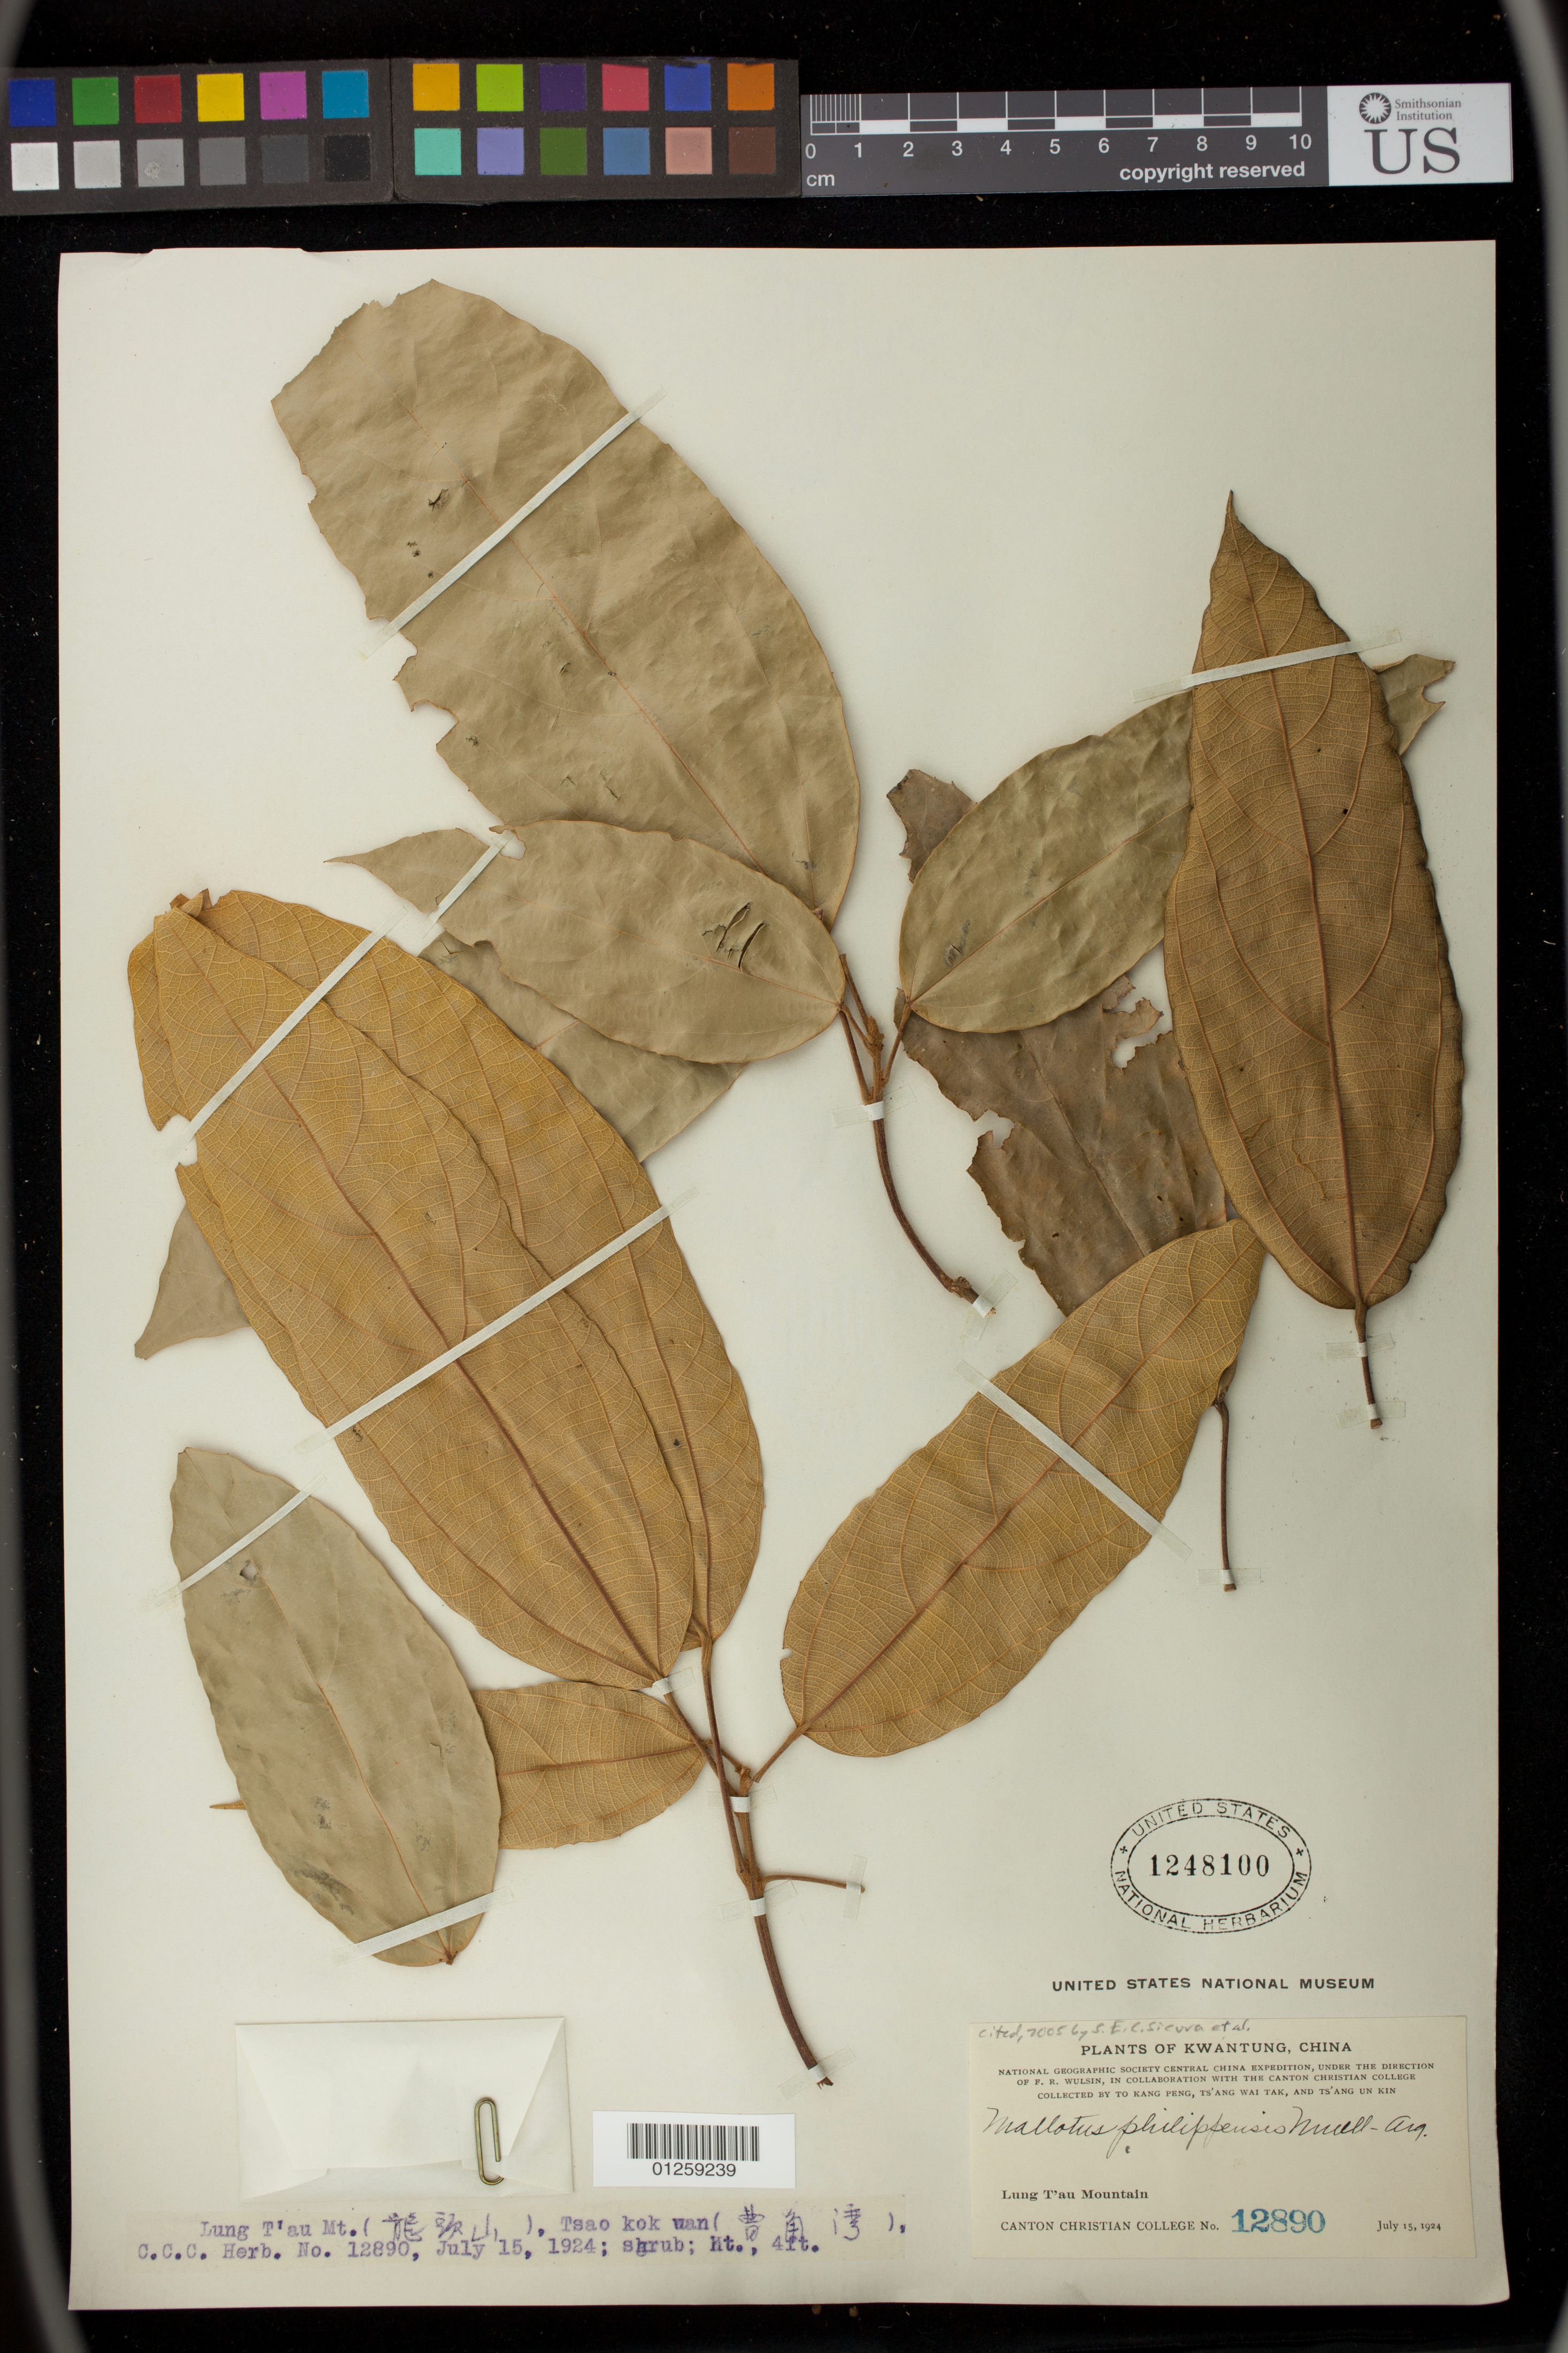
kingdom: Plantae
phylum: Tracheophyta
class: Magnoliopsida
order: Malpighiales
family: Euphorbiaceae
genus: Mallotus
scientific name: Mallotus philippensis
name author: (Lam.) Müll. Arg.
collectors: T. K. Peng, W. T. Tsang & U. K. Tsang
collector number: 12890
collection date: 1924-07-15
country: China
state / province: Guangdong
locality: Lung T'au Mountain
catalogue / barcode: US 1248100